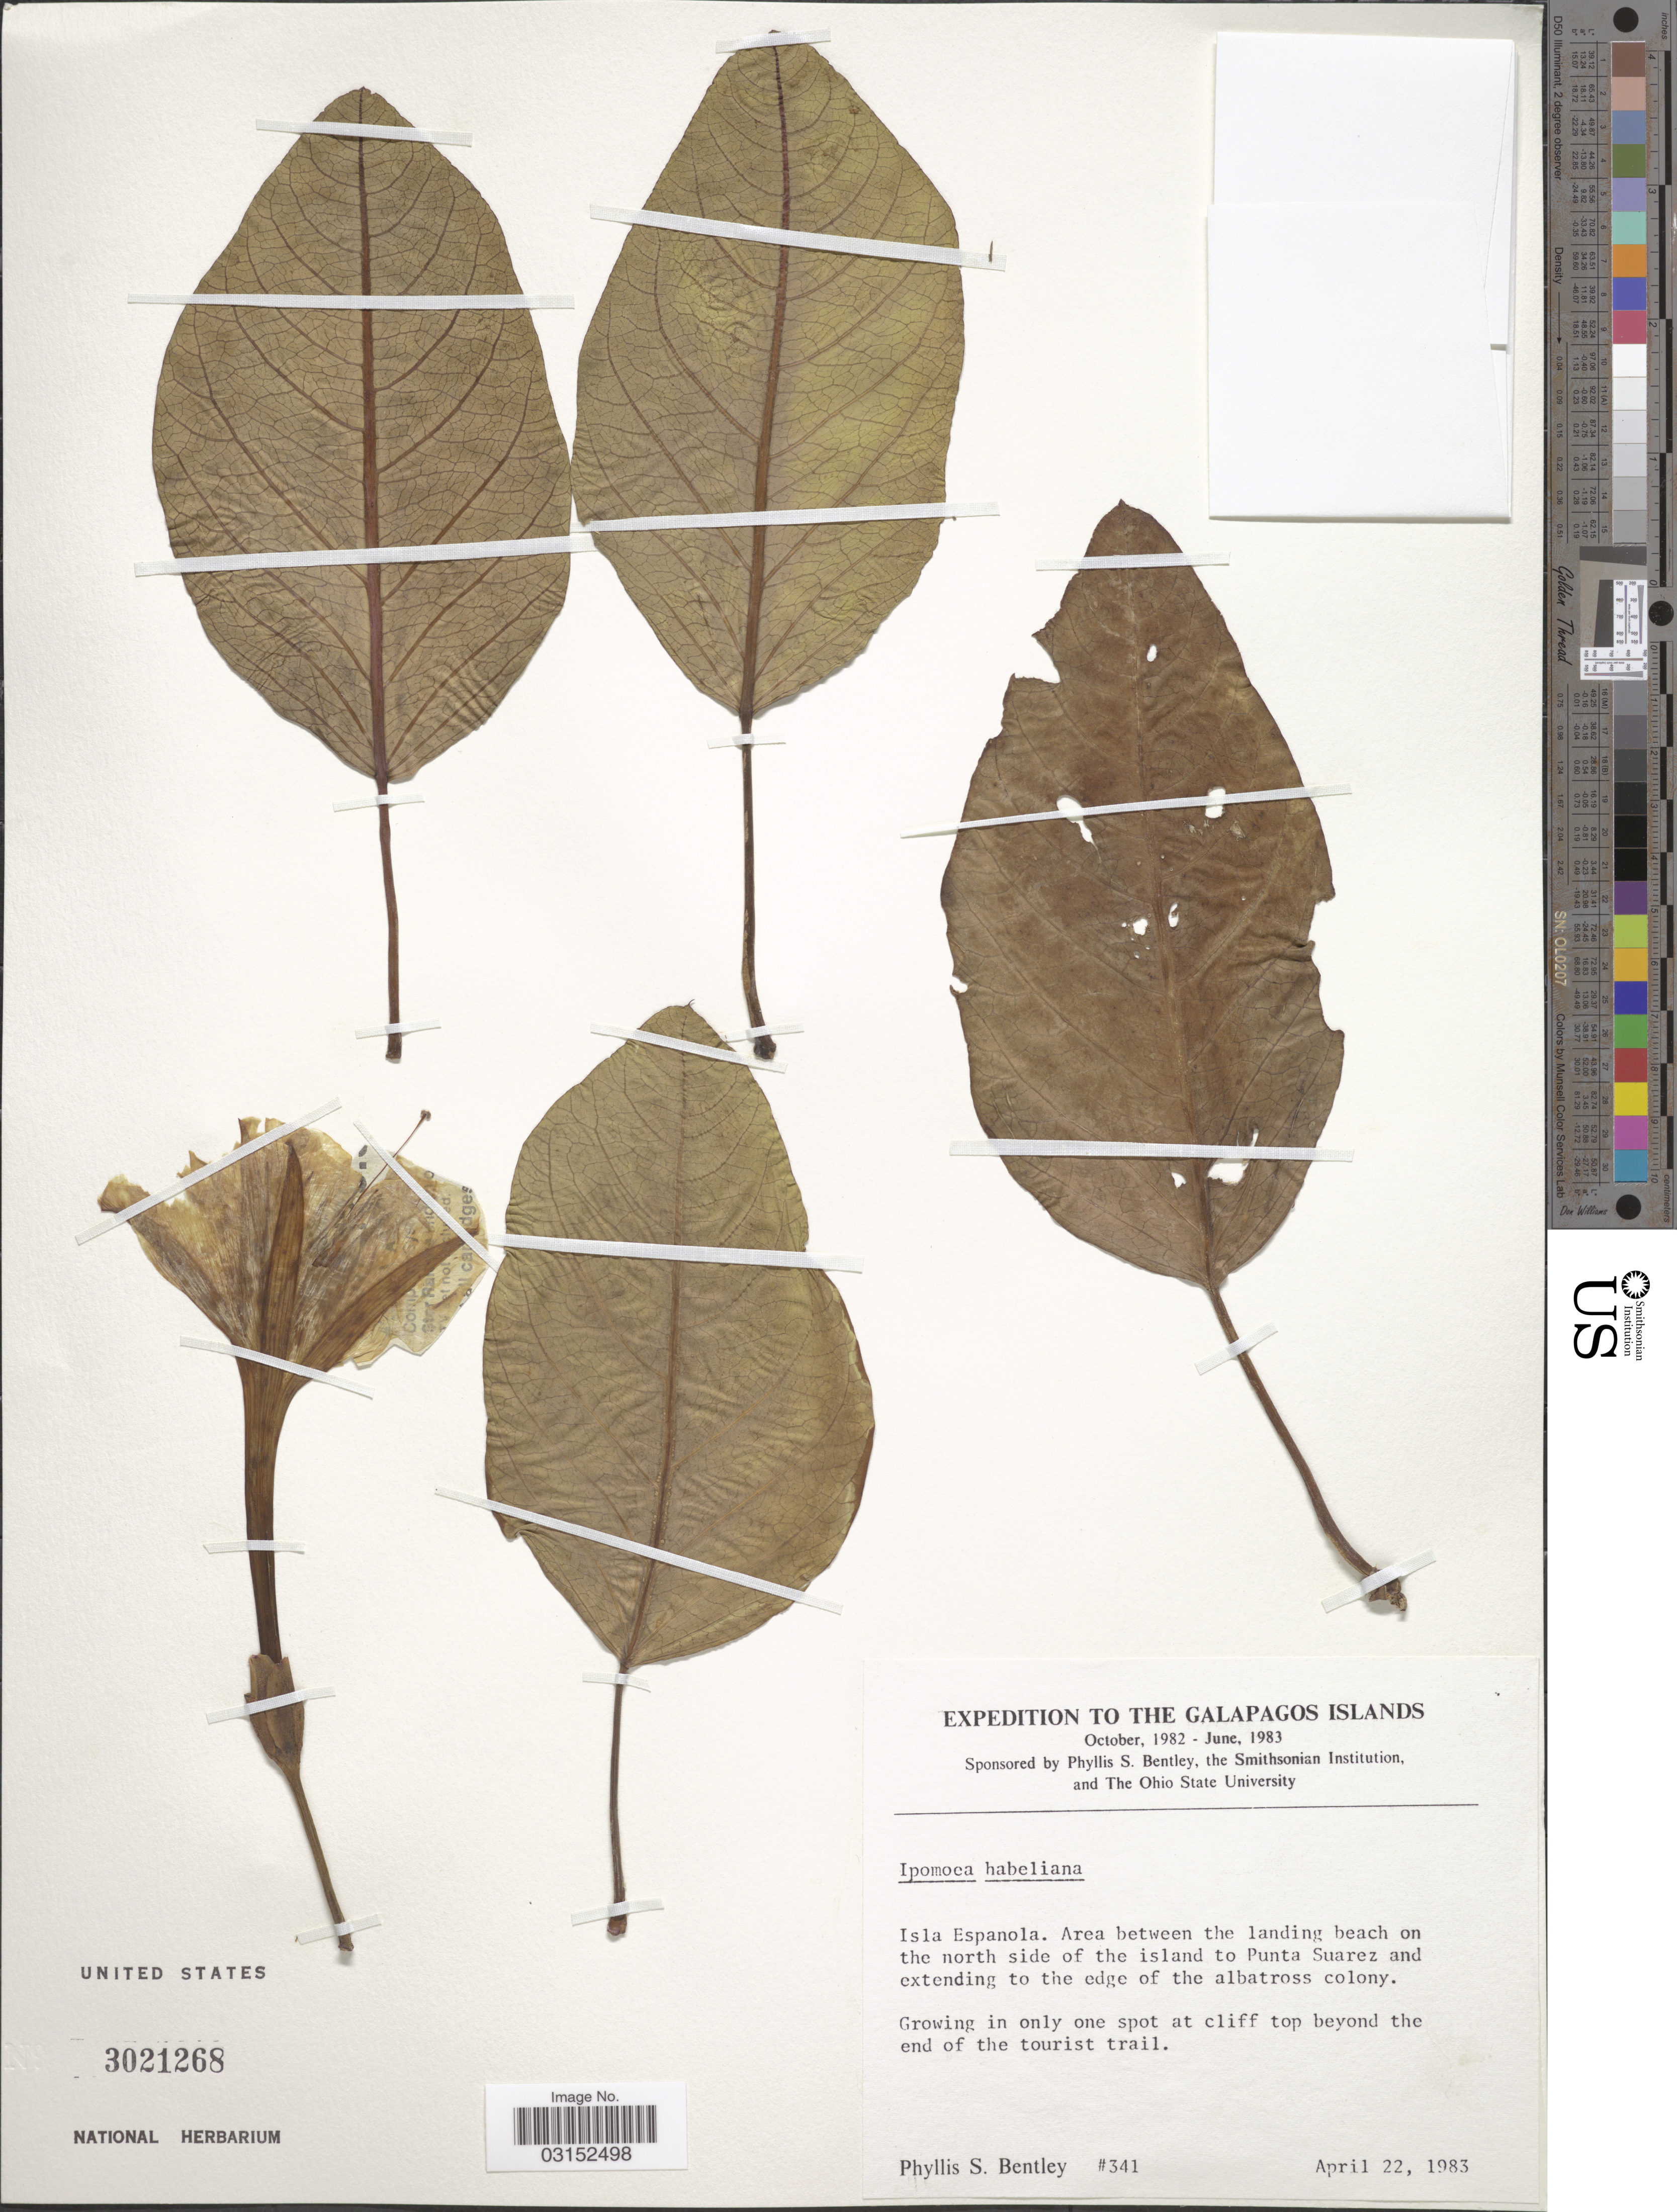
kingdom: Plantae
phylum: Tracheophyta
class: Magnoliopsida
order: Solanales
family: Convolvulaceae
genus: Ipomoea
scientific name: Ipomoea habeliana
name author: Oliv.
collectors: P. S. Bentley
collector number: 341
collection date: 1983-04-22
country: Ecuador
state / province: Colón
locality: The Galapagos Islands, Isla Espanola. Area between the landing beach on the north side of the island to Punta Suarrez and extending to the edge of the albatross colony.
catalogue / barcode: US 3021268